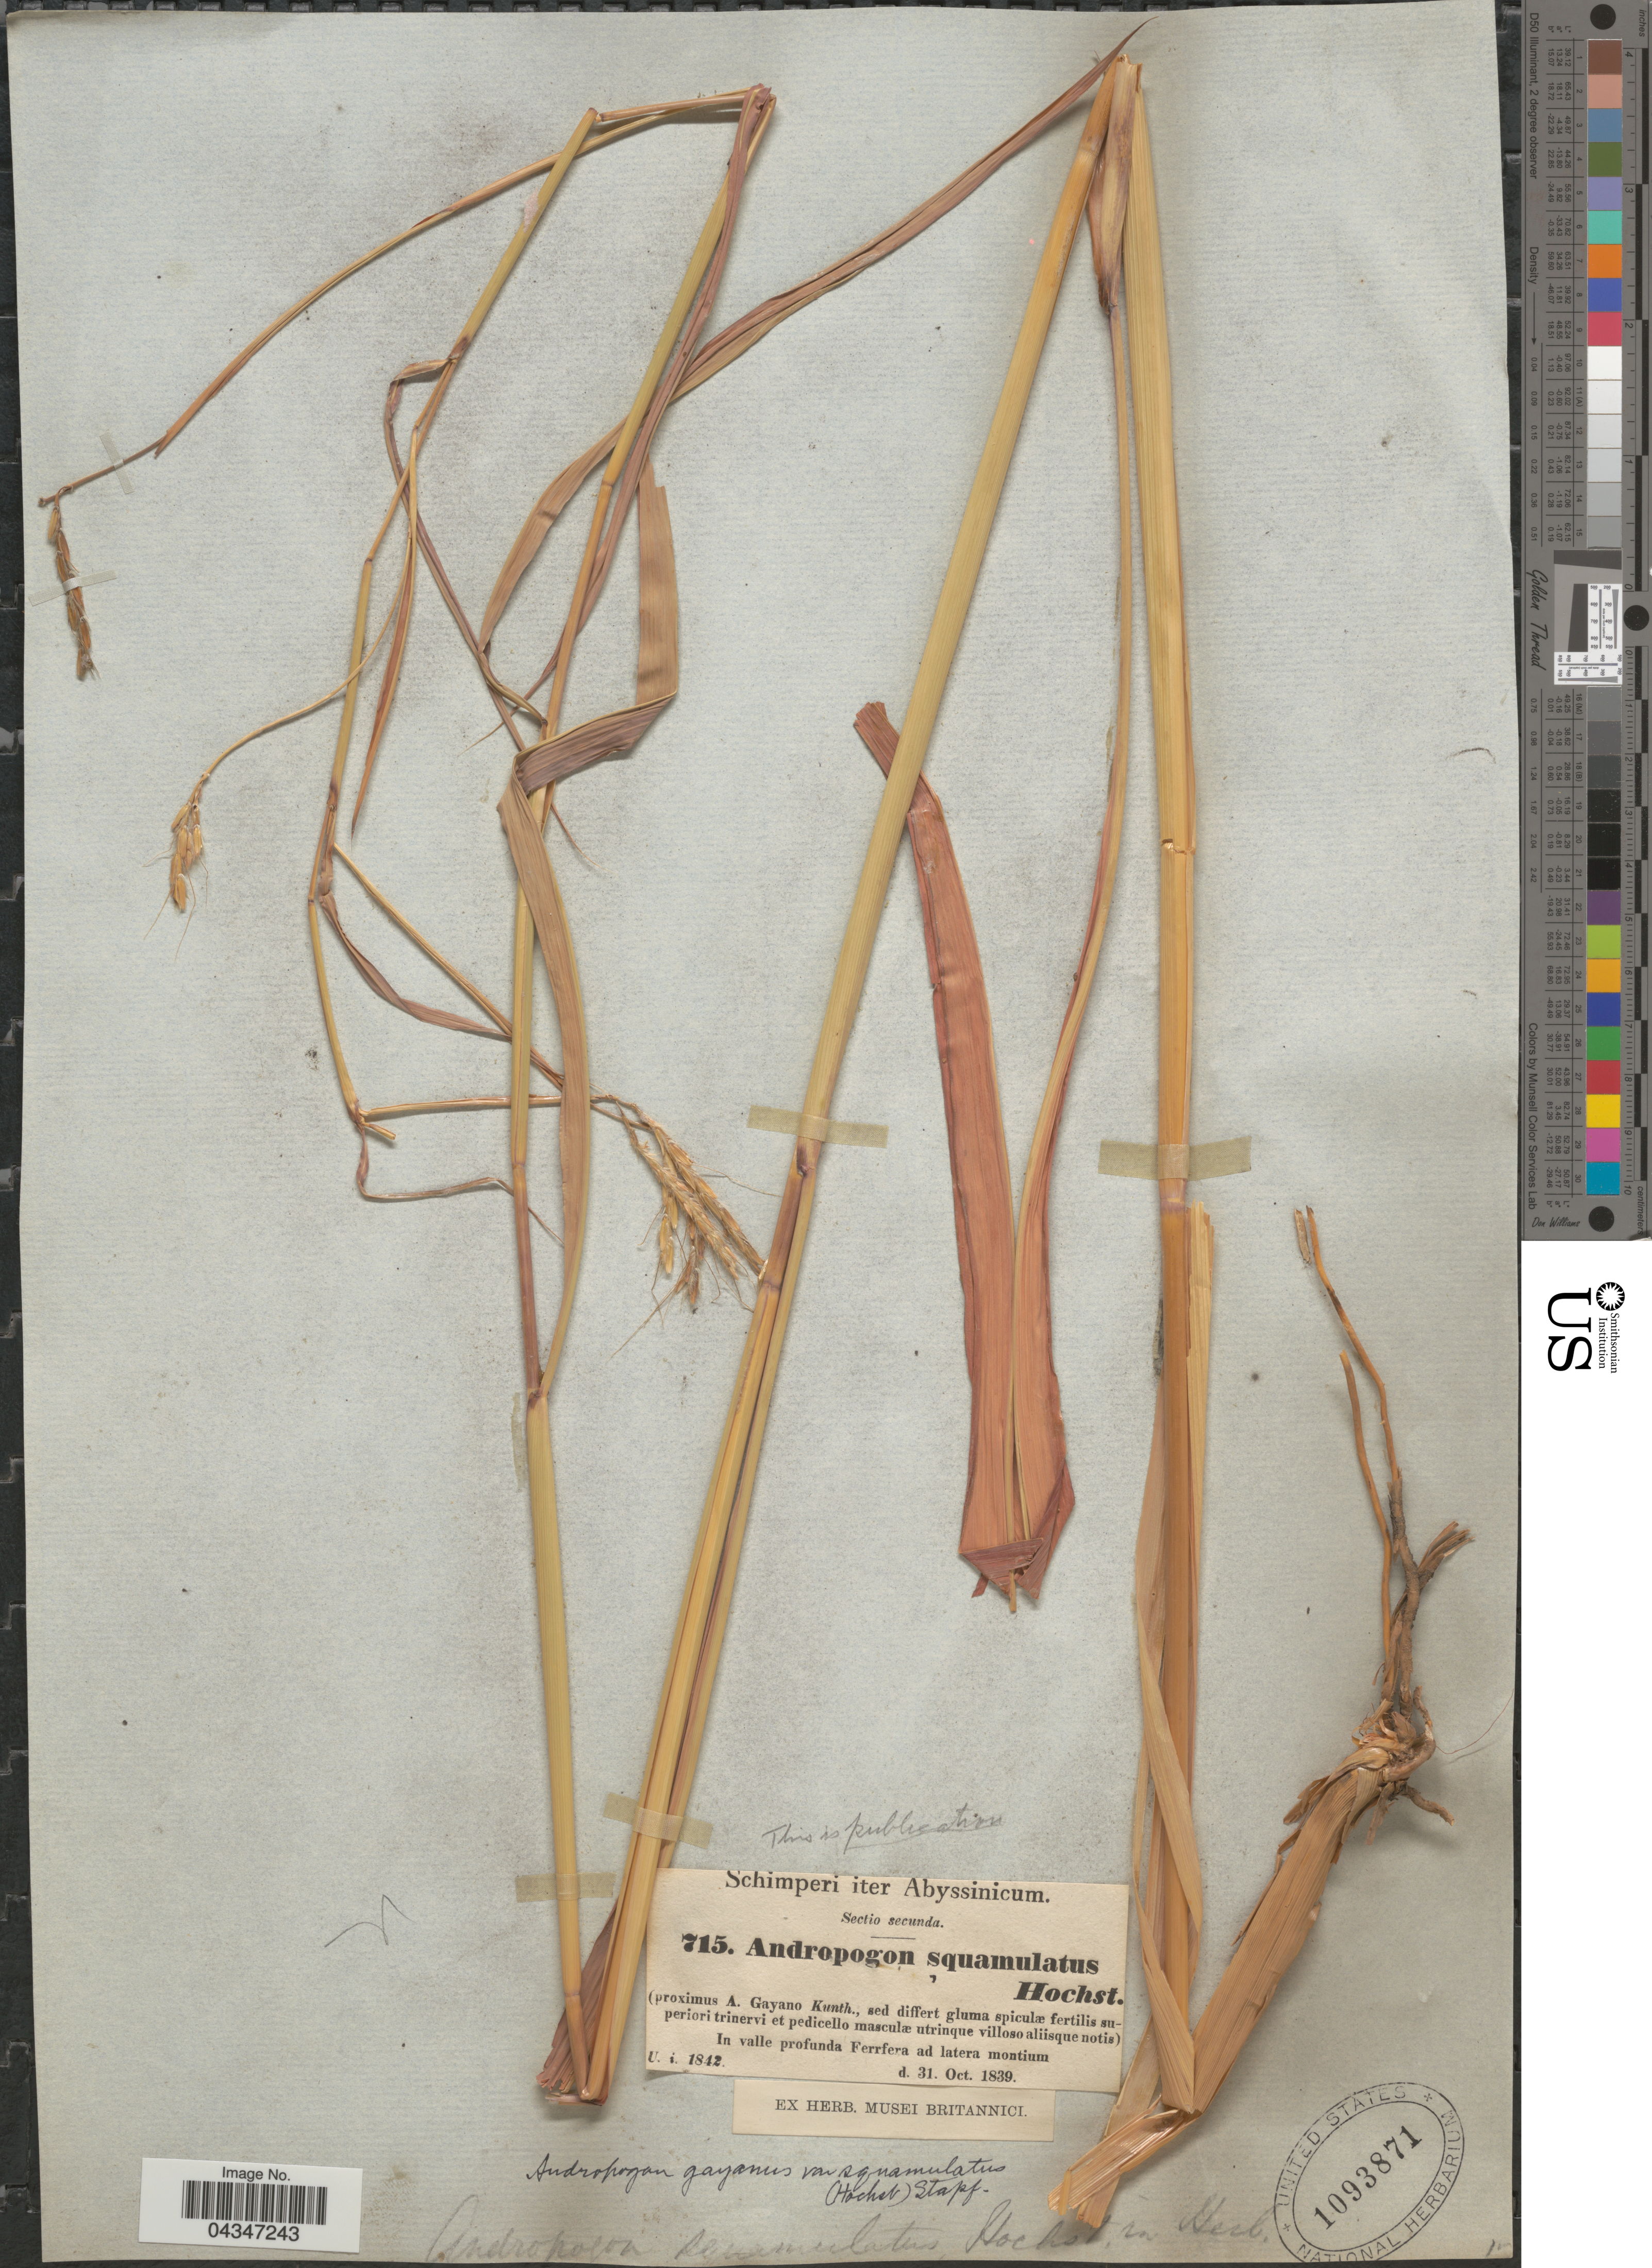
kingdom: Plantae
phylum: Tracheophyta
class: Liliopsida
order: Poales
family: Poaceae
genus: Andropogon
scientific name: Andropogon gayanus var. bisquamulatus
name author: (Hochst.) Hack.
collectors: -. Schimper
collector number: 715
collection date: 1839-10-31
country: Ethiopia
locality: Iter Abyssinicum. In valle profunda Ferrfera ad latera montium.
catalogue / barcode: US 1093871